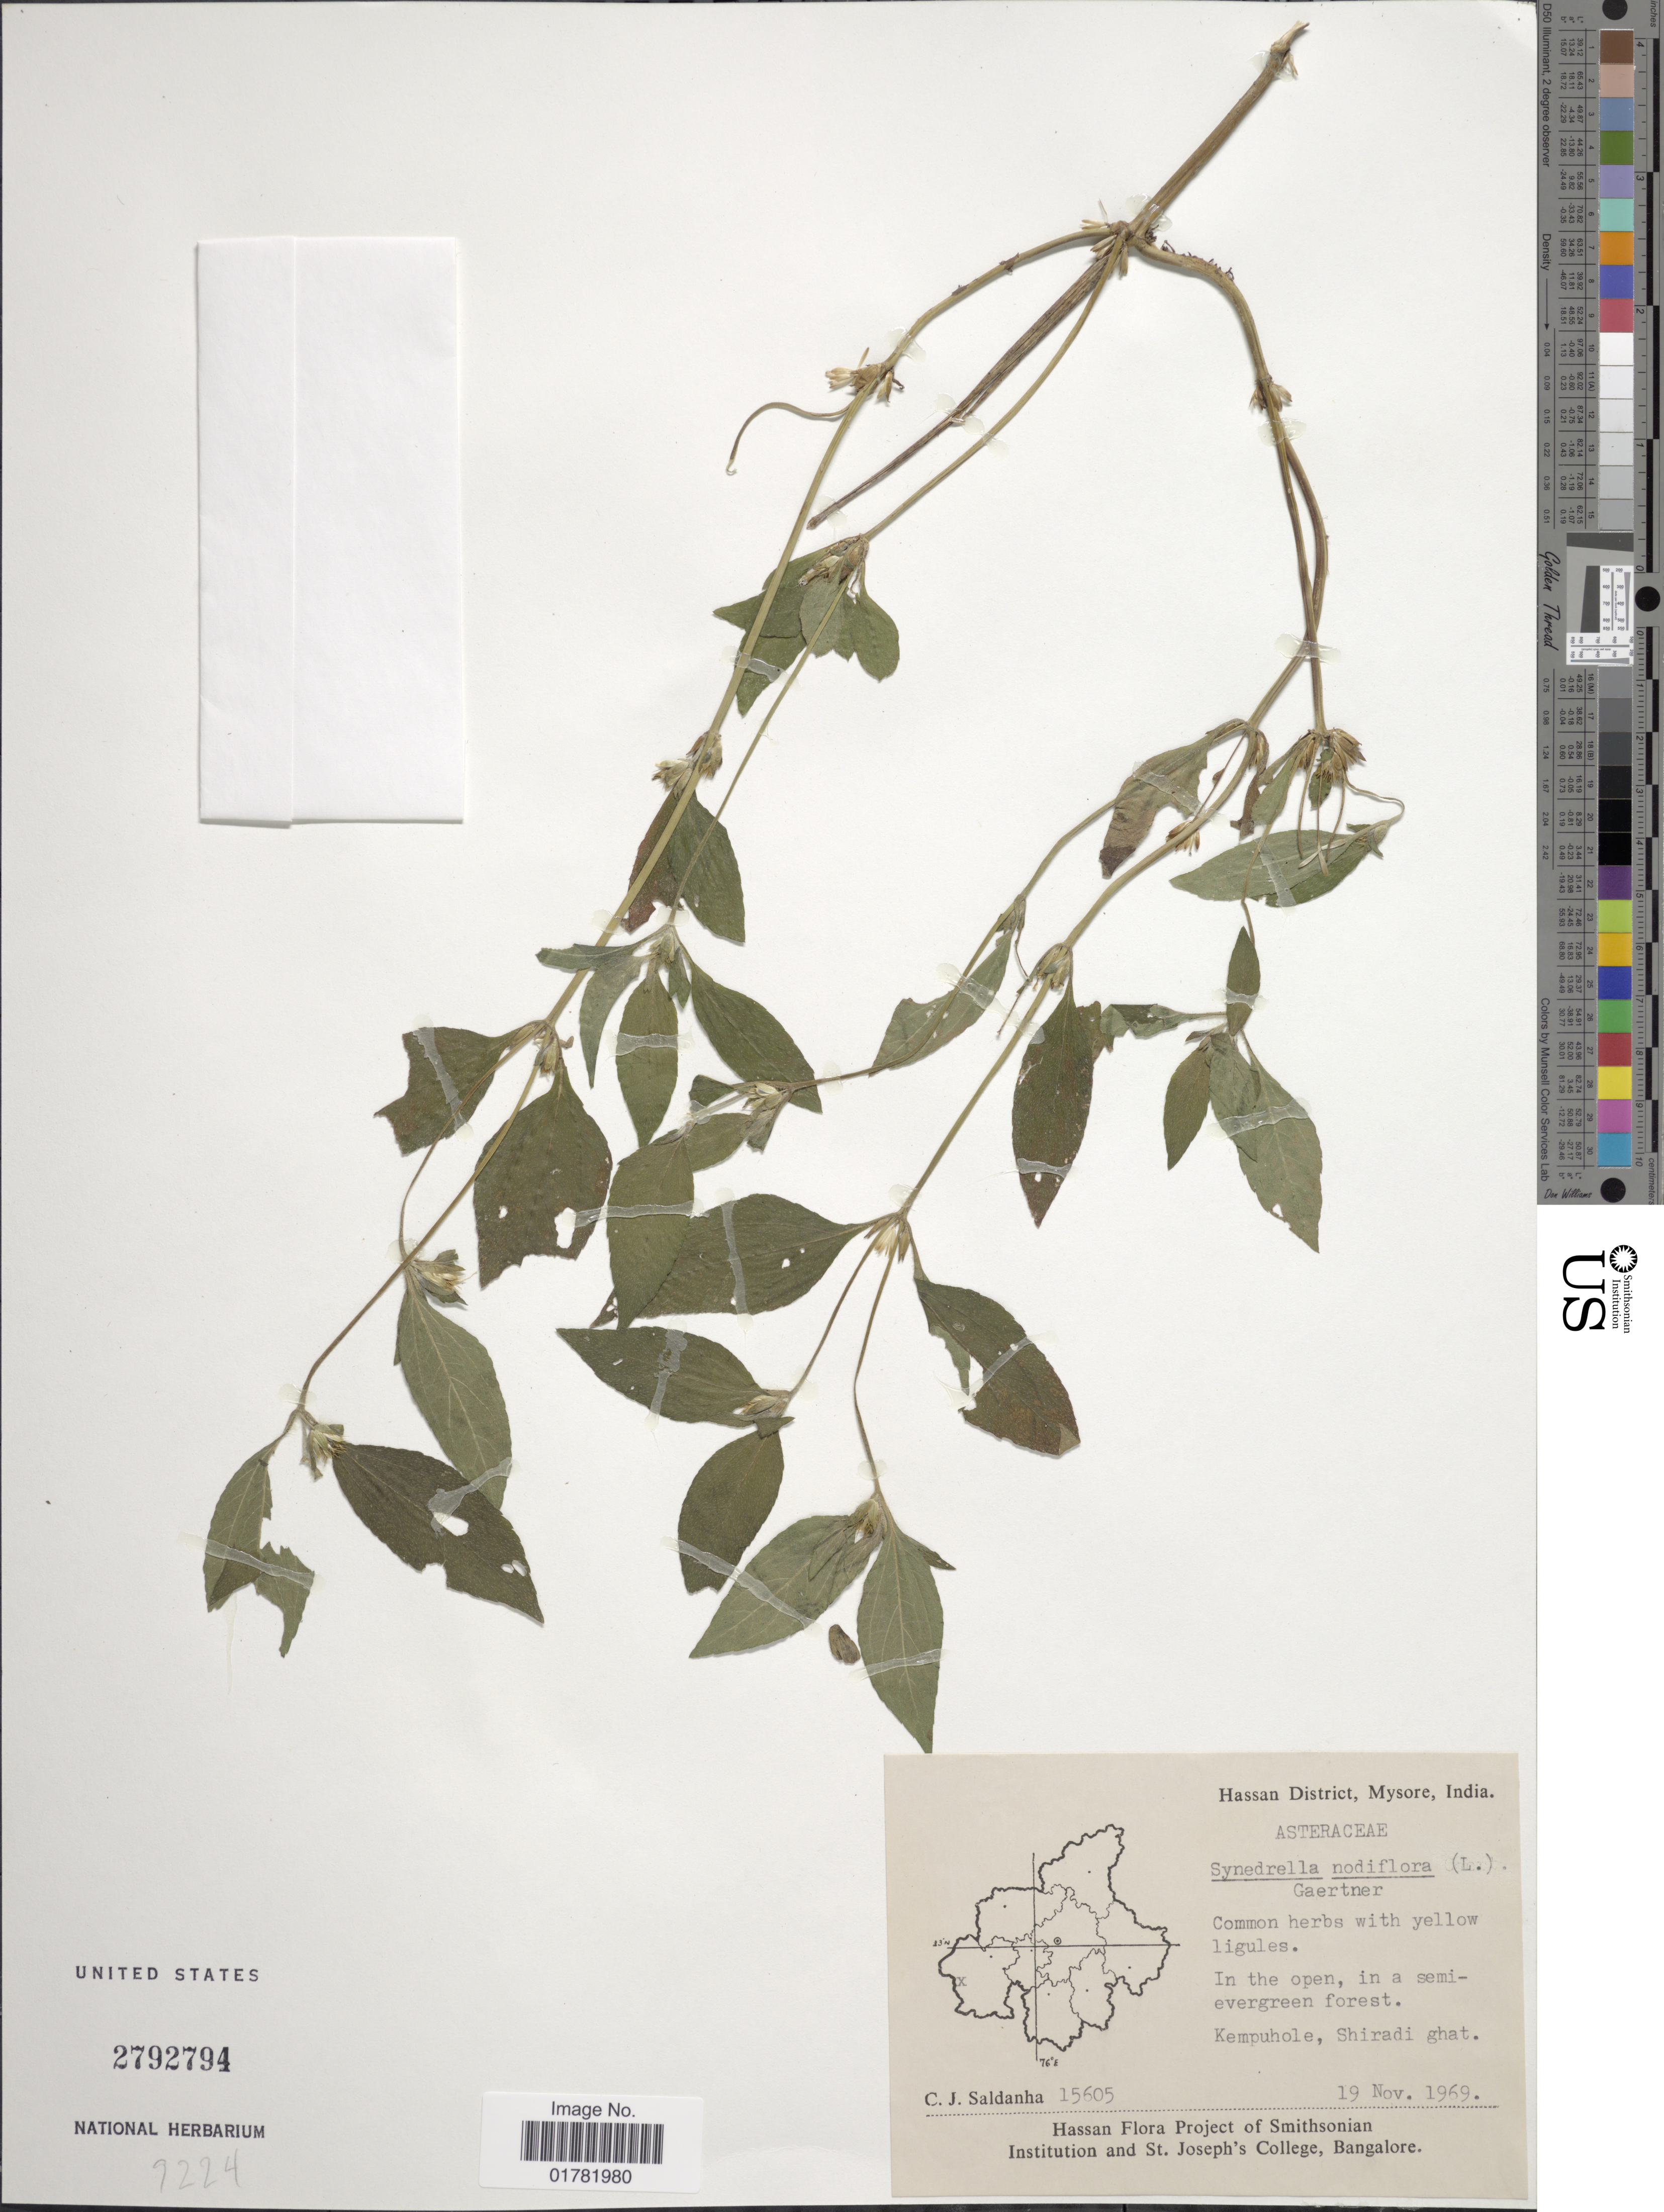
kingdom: Plantae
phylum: Tracheophyta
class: Magnoliopsida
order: Asterales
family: Asteraceae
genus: Synedrella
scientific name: Synedrella nodiflora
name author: (L.) Gaertn.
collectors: C. J. Saldanha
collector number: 15605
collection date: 1969-11-19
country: India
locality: Hassan District, Mysore, In the open, in a semievergreen forest. Kempuhole, Shiradi ghat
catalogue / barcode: US 2792794